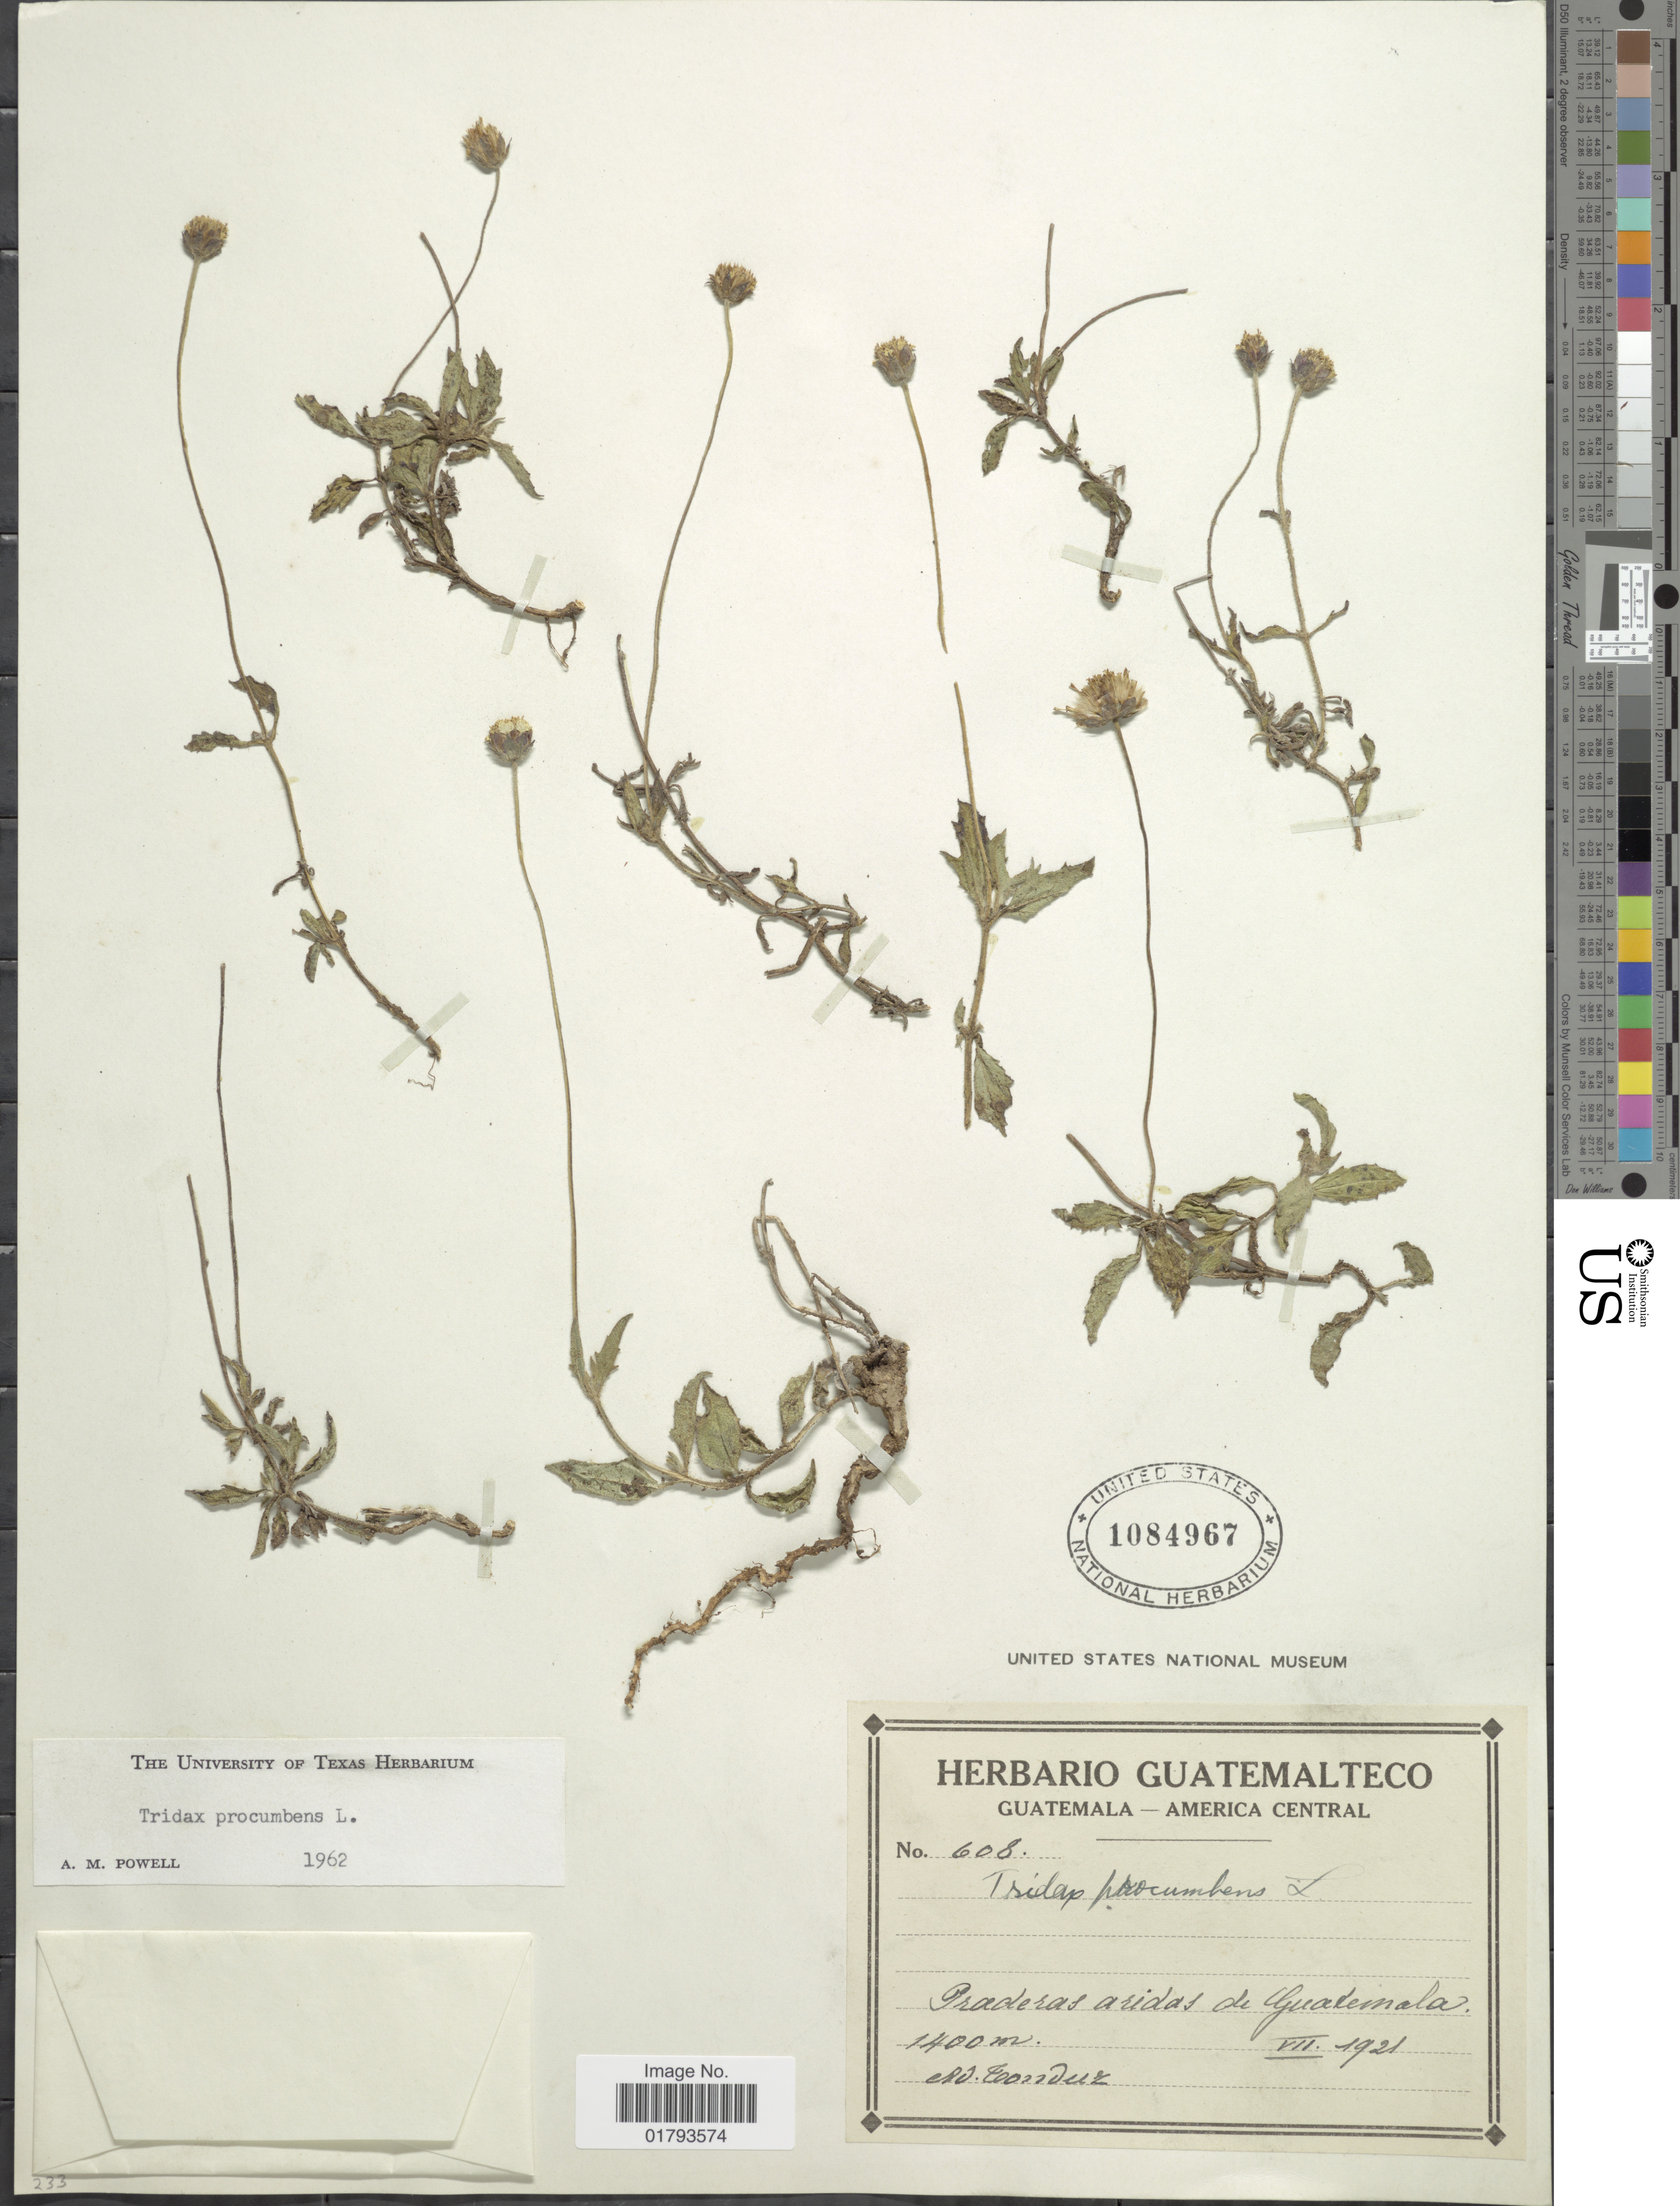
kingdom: Plantae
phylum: Tracheophyta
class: Magnoliopsida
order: Asterales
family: Asteraceae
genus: Tridax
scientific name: Tridax procumbens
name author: L.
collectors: A. Tonduz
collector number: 608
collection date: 1921-07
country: Guatemala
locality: Praderas aridas de Guatemala.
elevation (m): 1400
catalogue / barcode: US 1084967